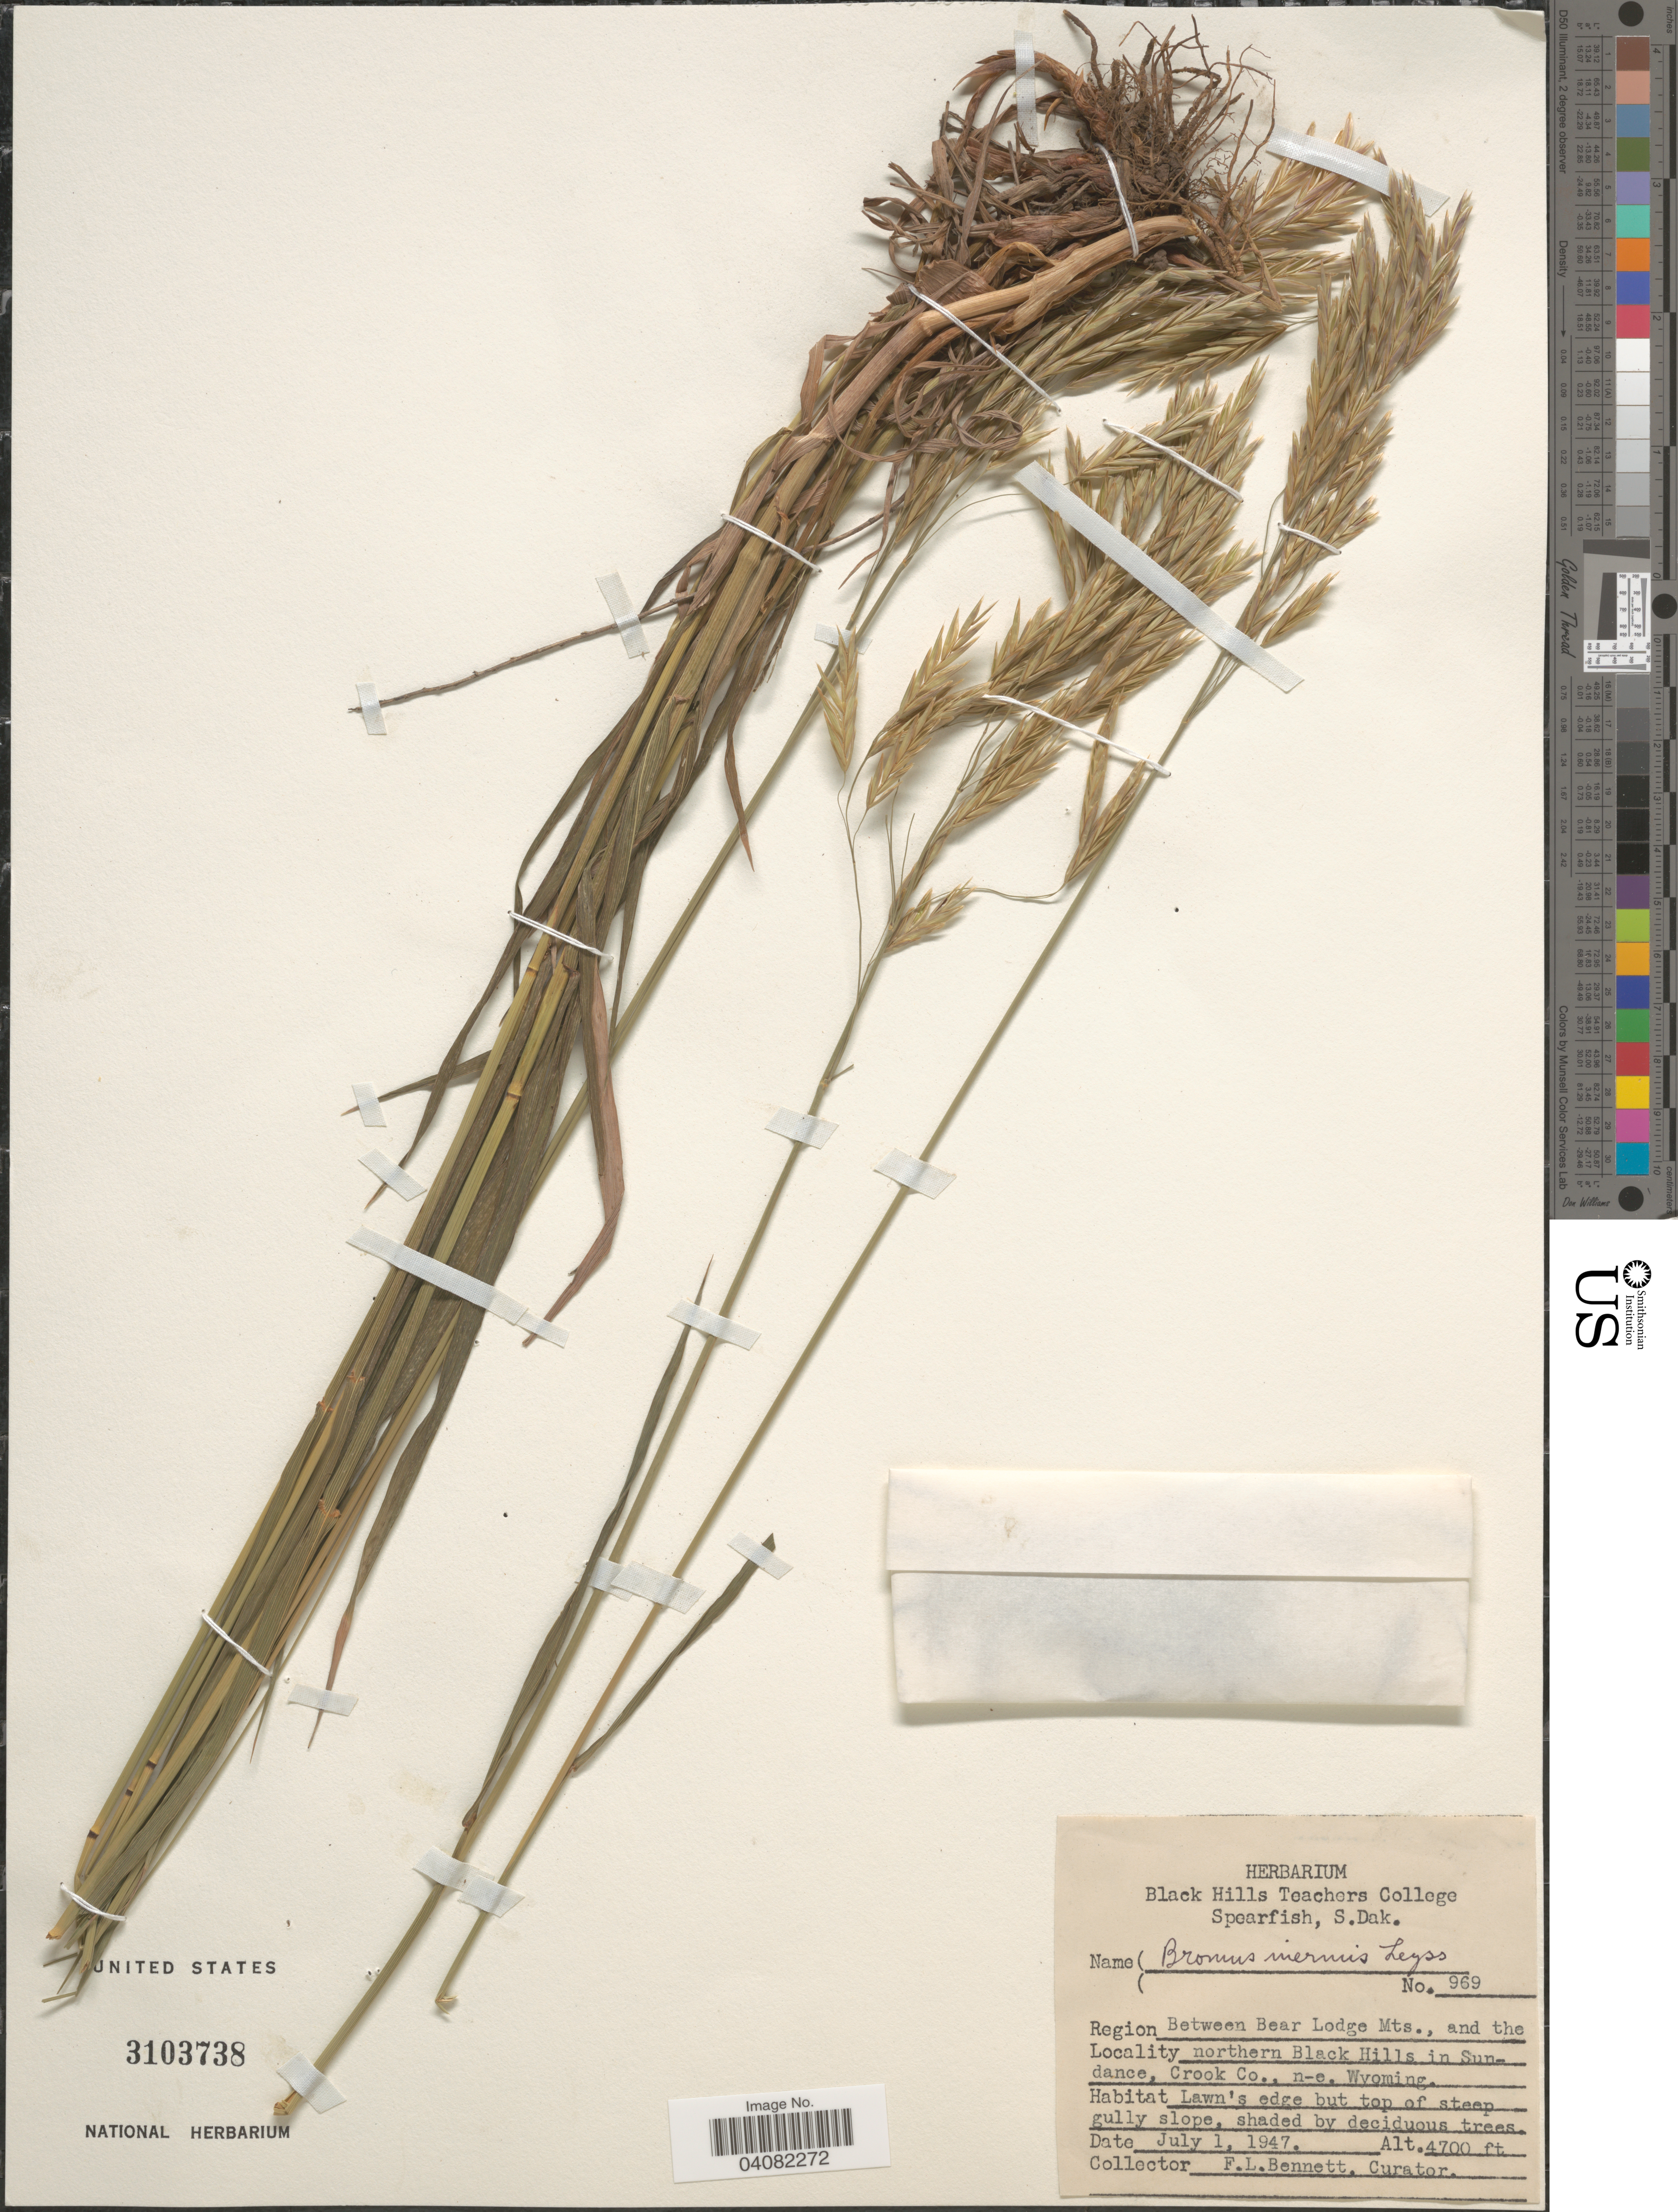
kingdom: Plantae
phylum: Tracheophyta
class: Liliopsida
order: Poales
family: Poaceae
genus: Bromus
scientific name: Bromus inermis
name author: Leyss.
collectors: F. Bennett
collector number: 969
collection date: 1947-07-01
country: United States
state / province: Wyoming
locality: Region Between Bear Lodge Mts., and the northern Black Hills in Sundance, Crook Co., n-e. Wyoming.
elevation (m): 1433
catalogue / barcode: US 3103738